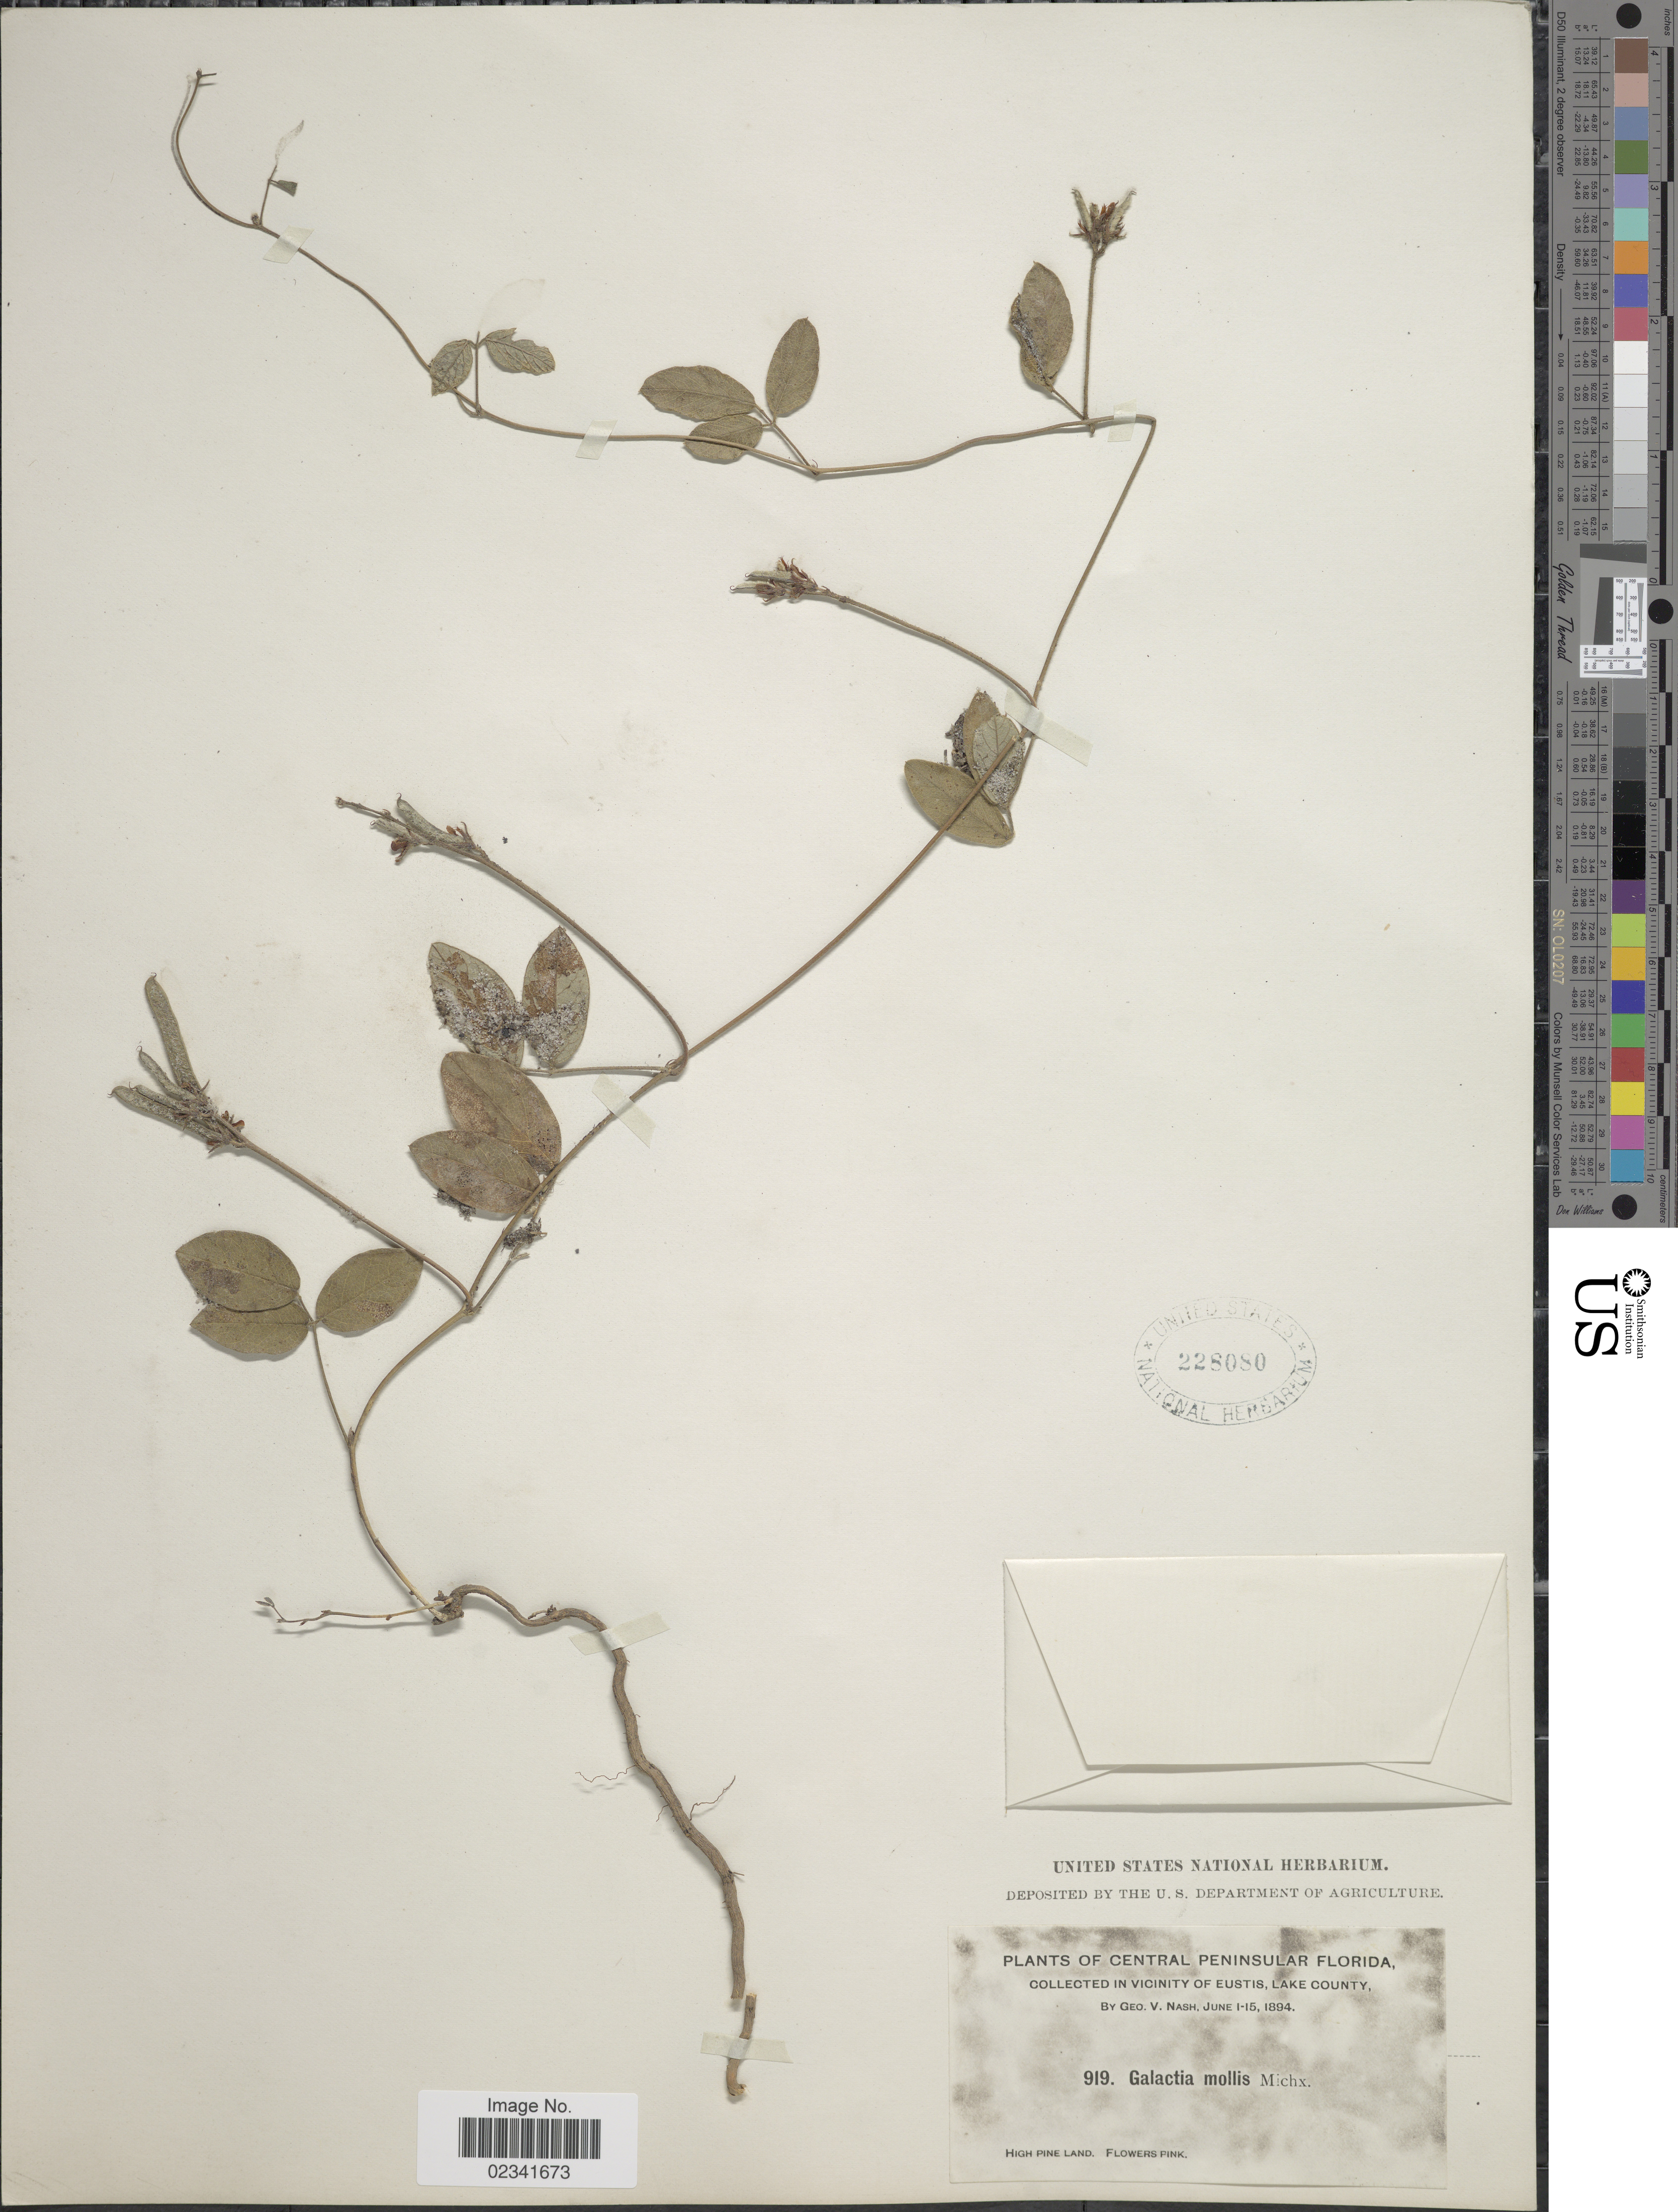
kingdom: Plantae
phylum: Tracheophyta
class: Magnoliopsida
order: Fabales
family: Fabaceae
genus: Galactia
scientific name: Galactia mollis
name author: Michx.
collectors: G. V. Nash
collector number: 919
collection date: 1894-06-01/1894-06-15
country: United States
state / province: Florida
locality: Central Peninsular Florida, Vicinity of Eustis, Lake County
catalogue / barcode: US 228080